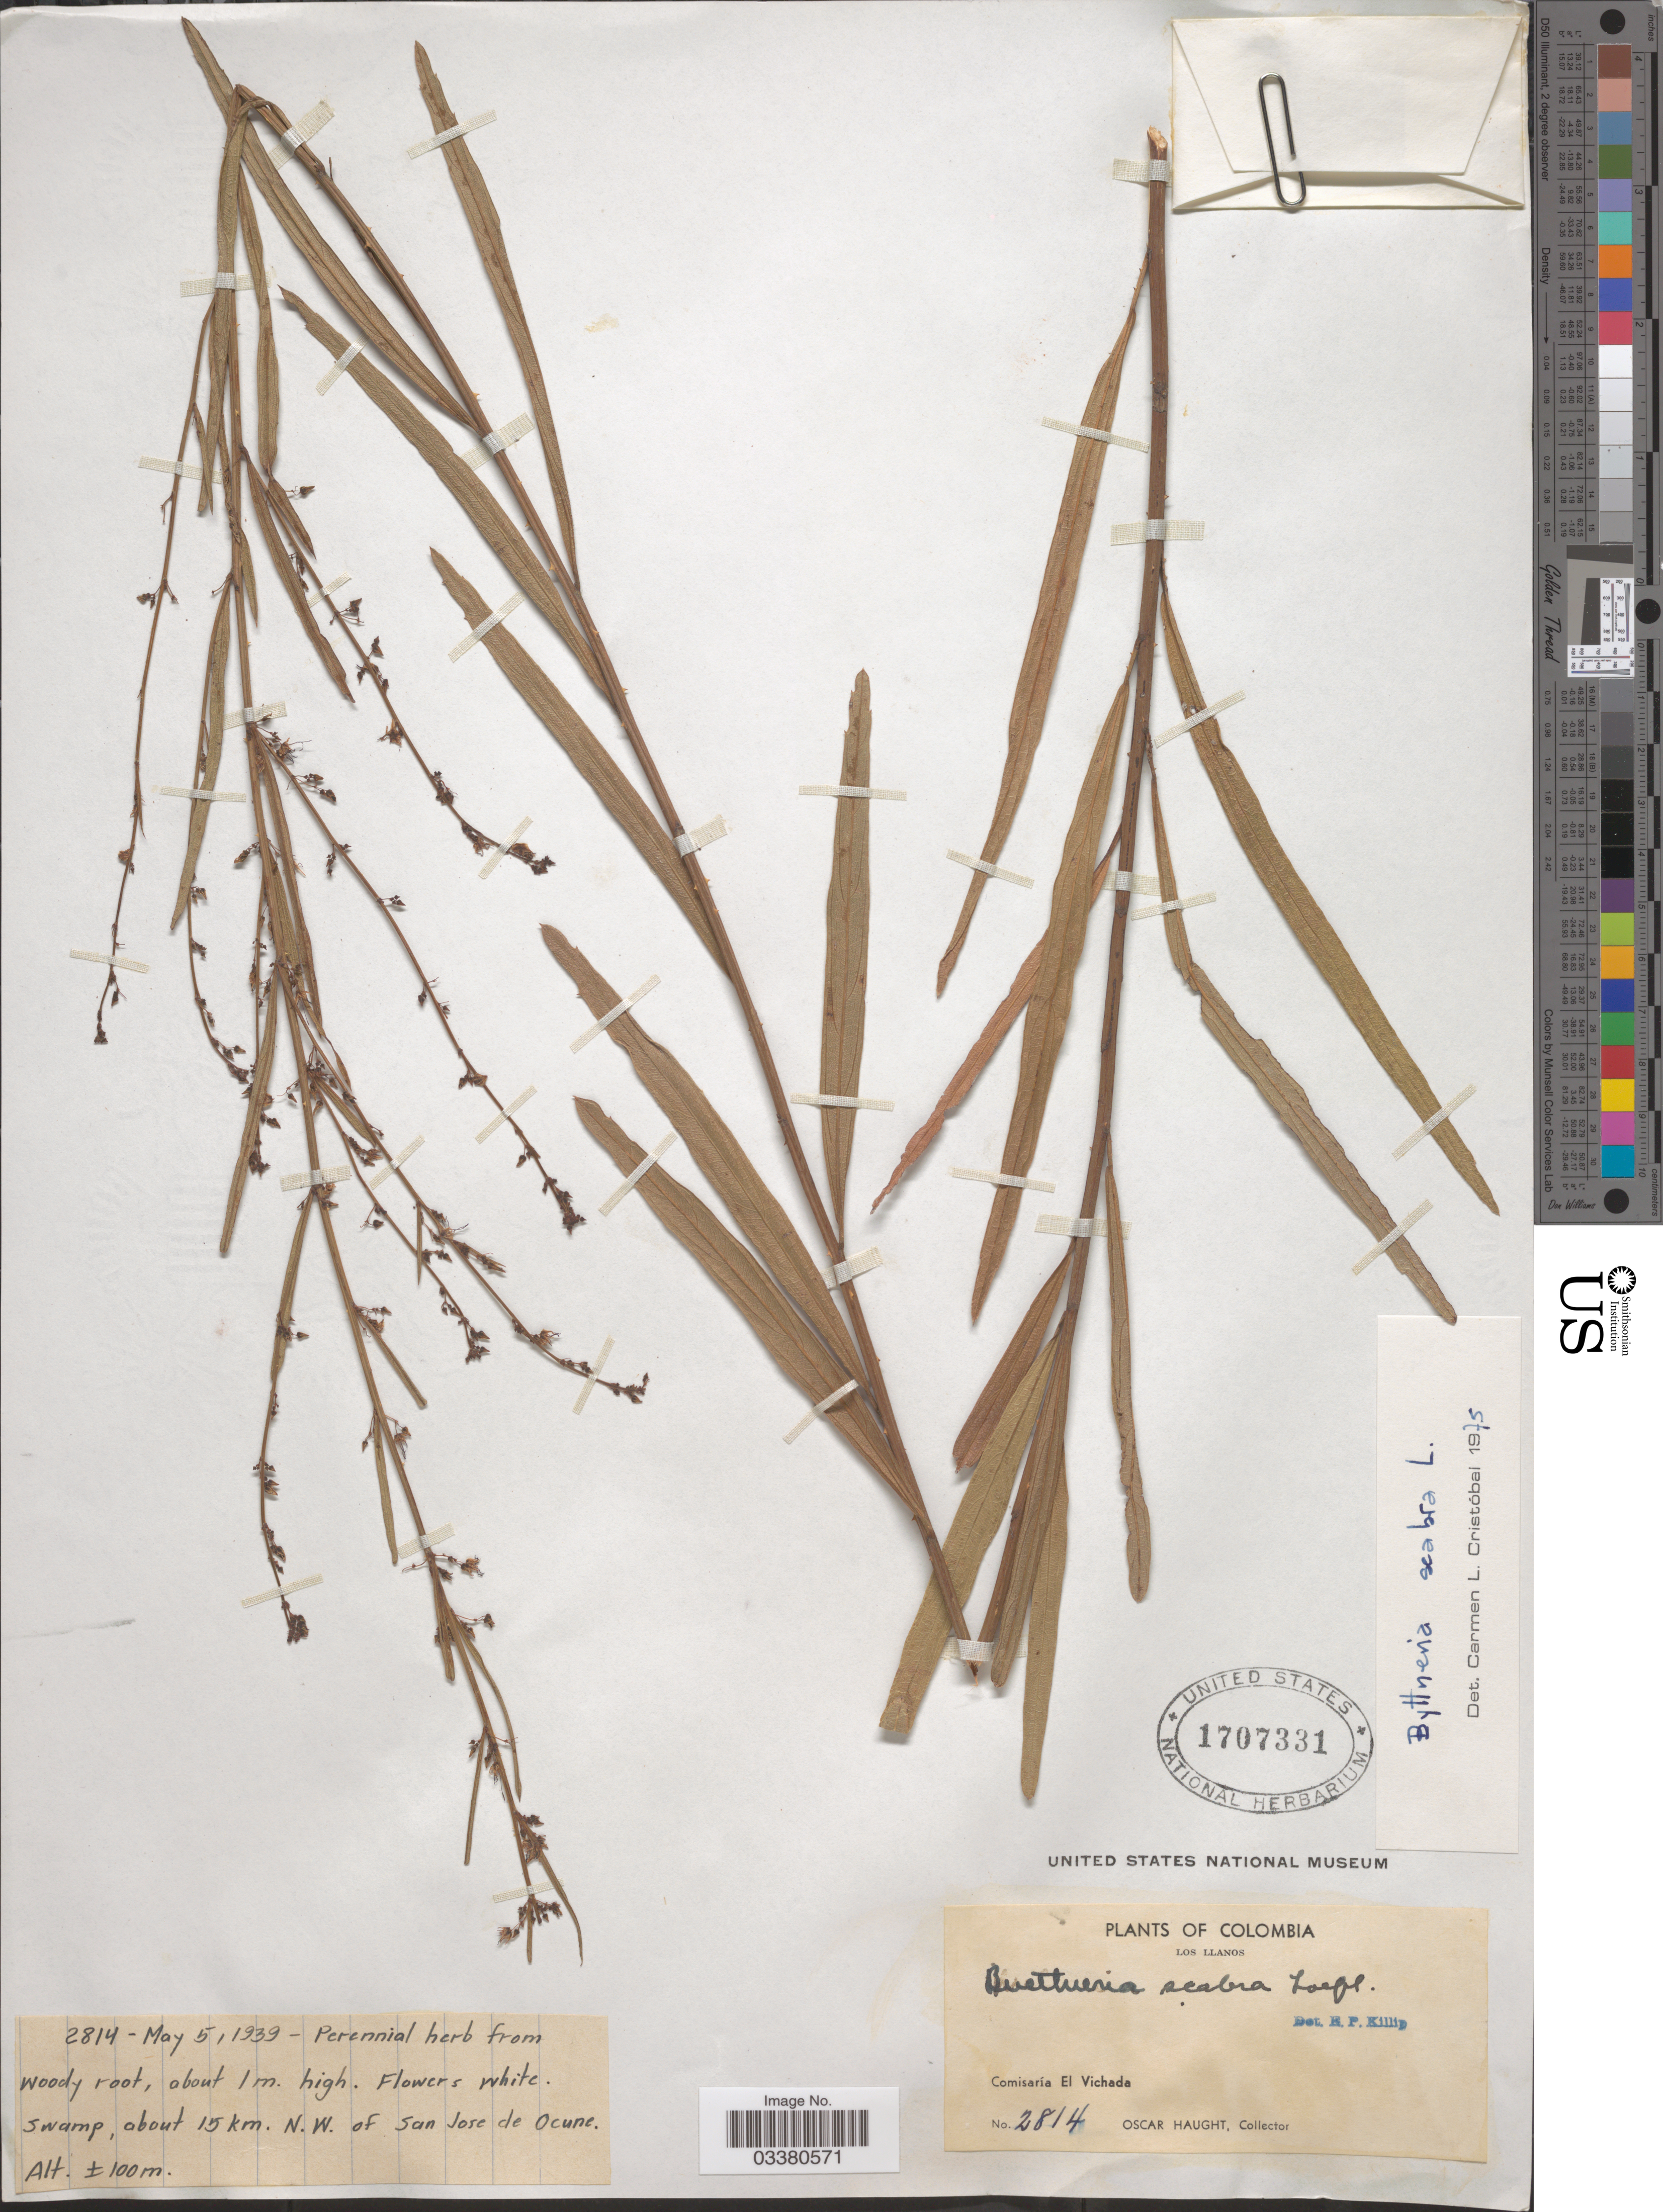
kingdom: Plantae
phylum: Tracheophyta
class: Magnoliopsida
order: Malvales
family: Malvaceae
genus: Byttneria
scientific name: Byttneria scabra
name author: L.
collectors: O. Haught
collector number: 2814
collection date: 1939-05-05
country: Colombia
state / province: Vichada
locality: Los Llanos. Comisaría El Vichada. Swamp, about 15 km. N.W. of San Jose de Ocune.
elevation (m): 100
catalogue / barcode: US 1707331